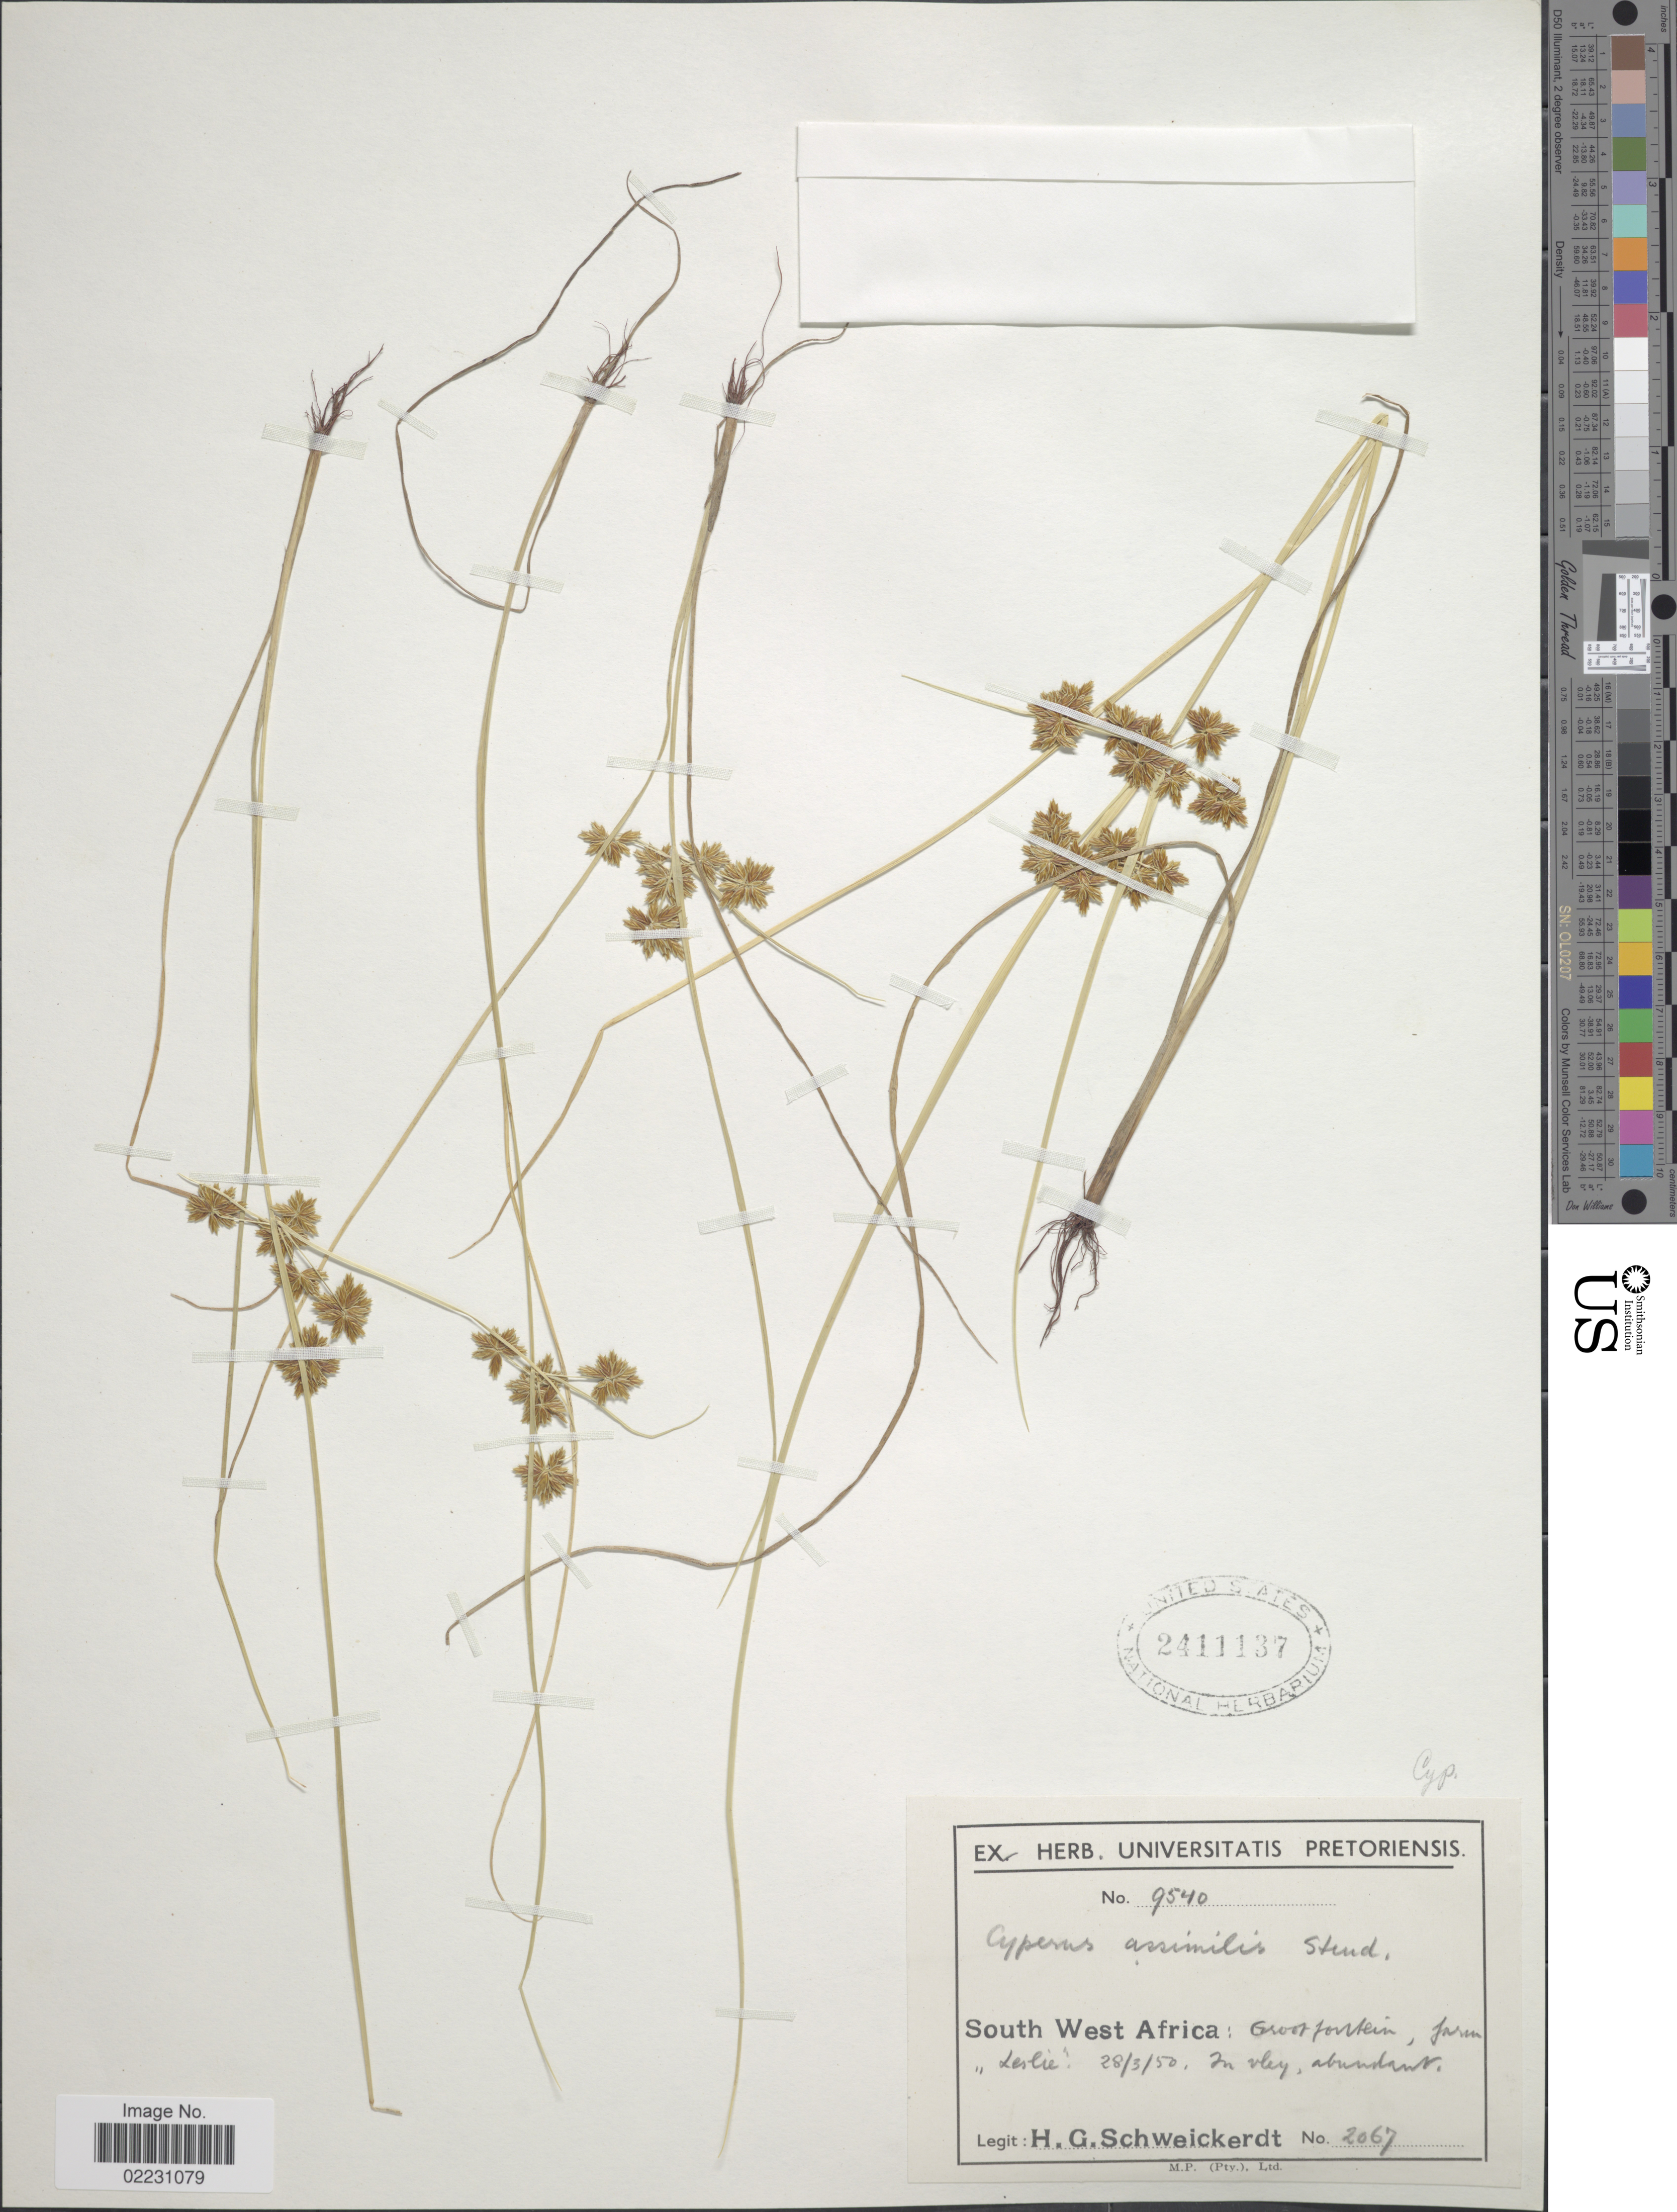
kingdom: Plantae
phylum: Tracheophyta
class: Liliopsida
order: Poales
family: Cyperaceae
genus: Cyperus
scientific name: Cyperus assimilis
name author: Steud.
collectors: H. Schweickerdt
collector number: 2067/9540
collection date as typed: Transcribed d/m/y: 28/3/50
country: Namibia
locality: South West Africa: Grootfontein, farm Leslie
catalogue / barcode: US 2411137